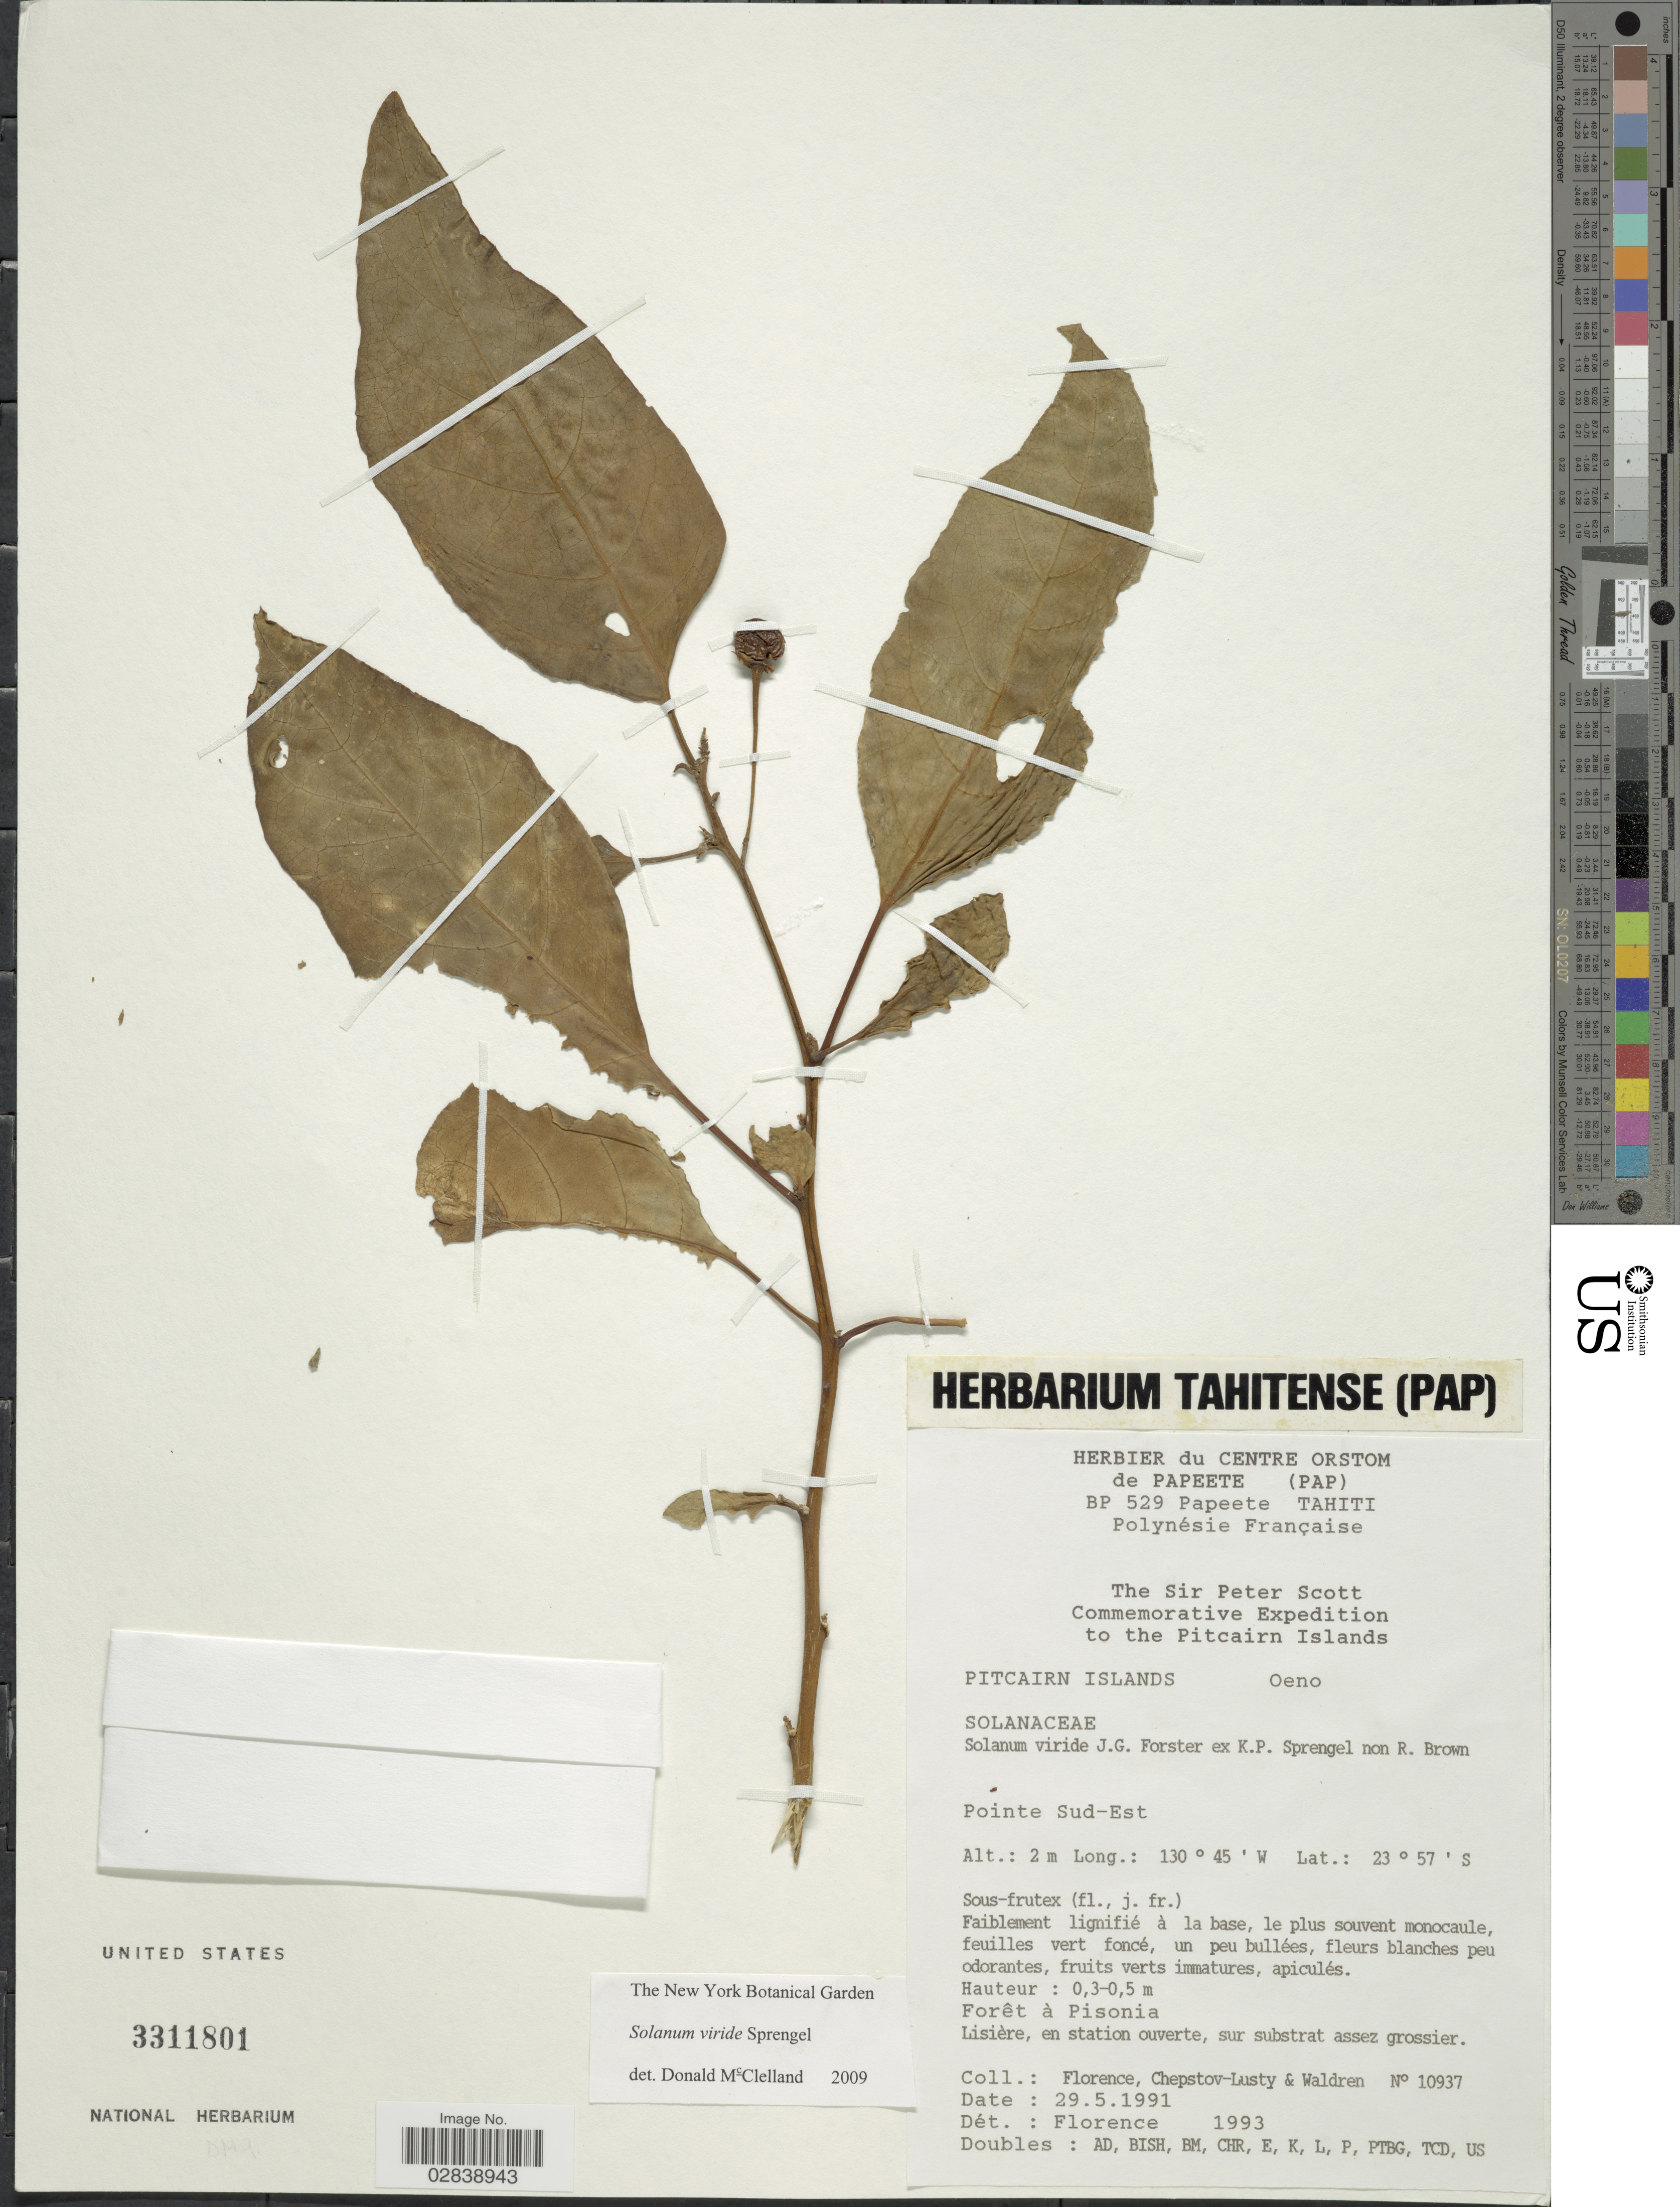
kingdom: Plantae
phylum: Tracheophyta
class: Magnoliopsida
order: Solanales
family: Solanaceae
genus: Solanum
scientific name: Solanum viride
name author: G. Forst. ex Spreng.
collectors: -. Florence, -. Chepstov-lusty & Waldren, --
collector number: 10937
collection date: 1991-05-29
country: Pitcairn Islands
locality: Oeno. Pointe Sud-Est.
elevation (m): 2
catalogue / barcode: US 3311801